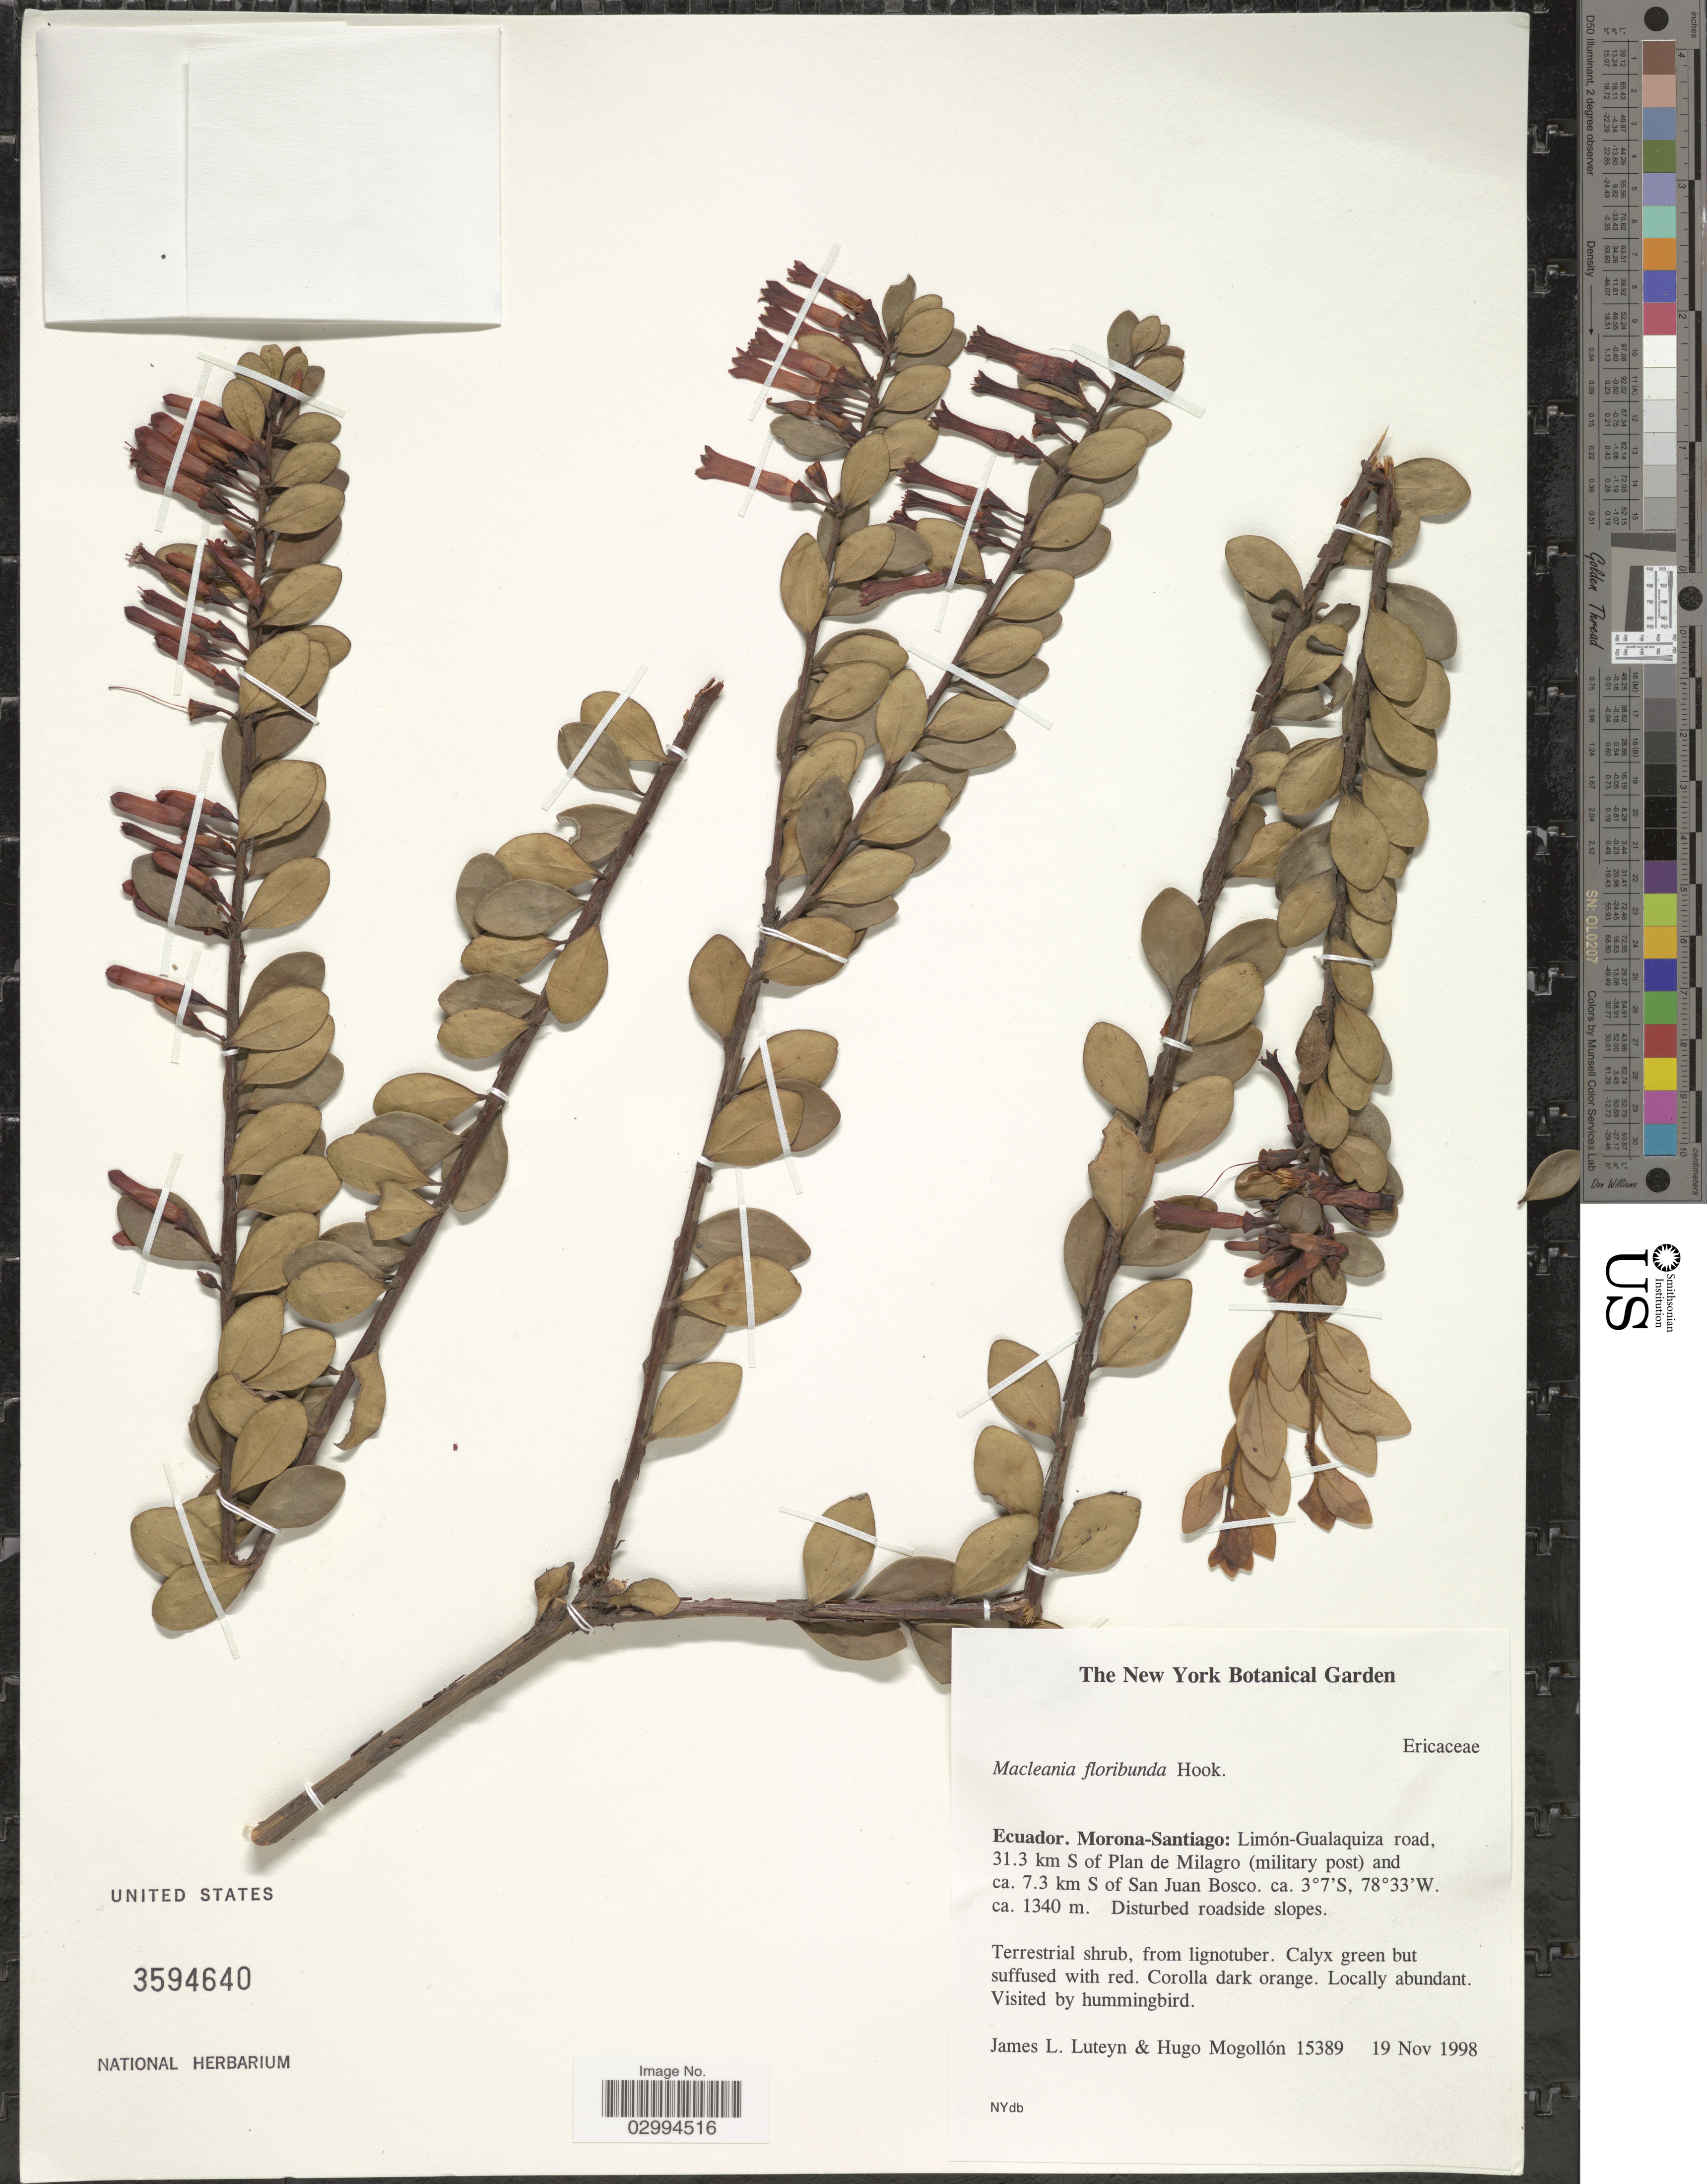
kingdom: Plantae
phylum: Tracheophyta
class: Magnoliopsida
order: Ericales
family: Ericaceae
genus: Macleania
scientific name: Macleania floribunda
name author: Hook.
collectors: J. L. Luteyn & H. Mogollón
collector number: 15389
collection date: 1998-11-19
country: Ecuador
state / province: Morona-Santiago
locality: Limón-Gualaquiza road, 31.3 km S of Plan de Milagro (military post) and ca. 7.3 km S of San Juan Bosco.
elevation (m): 1340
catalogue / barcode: US 3594640